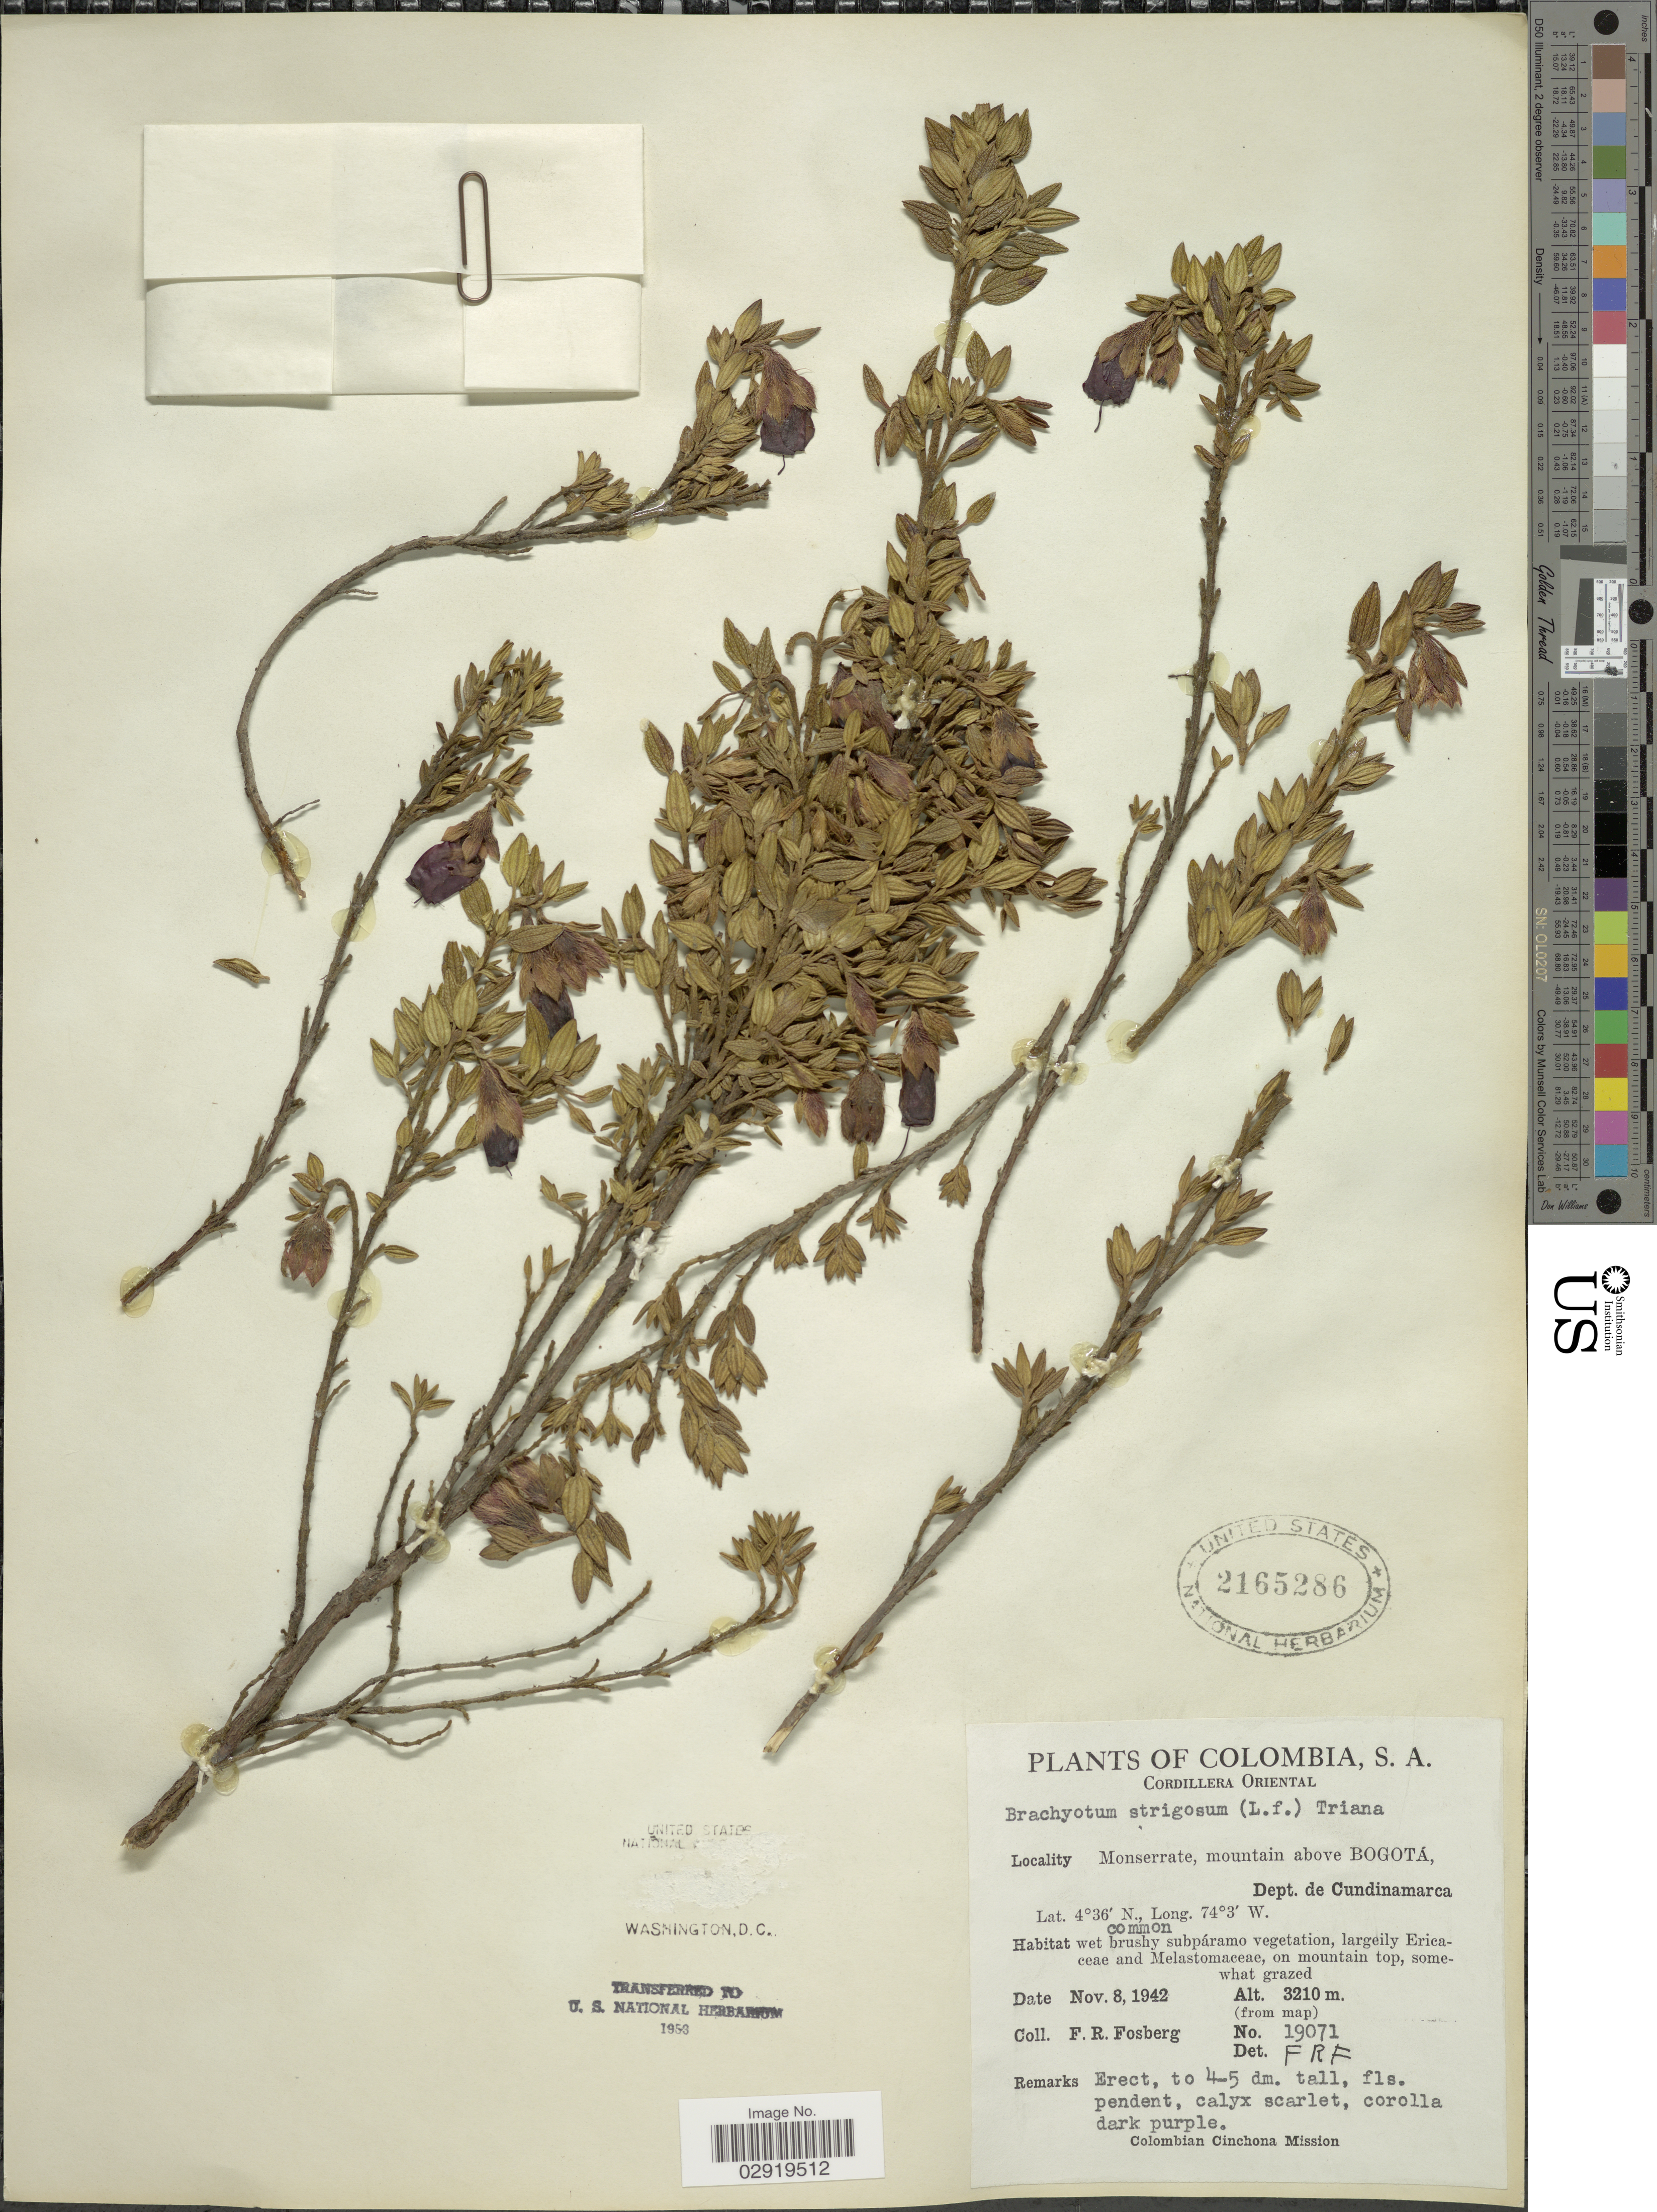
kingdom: Plantae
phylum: Tracheophyta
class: Magnoliopsida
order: Myrtales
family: Melastomataceae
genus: Brachyotum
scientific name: Brachyotum strigosum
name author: (L. f.) Triana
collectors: F. R. Fosberg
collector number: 19071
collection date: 1942-11-08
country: Colombia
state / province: Cundinamarca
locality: Cordillera Oriental. Monserrate, mountain above Bogotá, Dept. de Cundinamarca.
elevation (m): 3210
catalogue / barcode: US 2165286